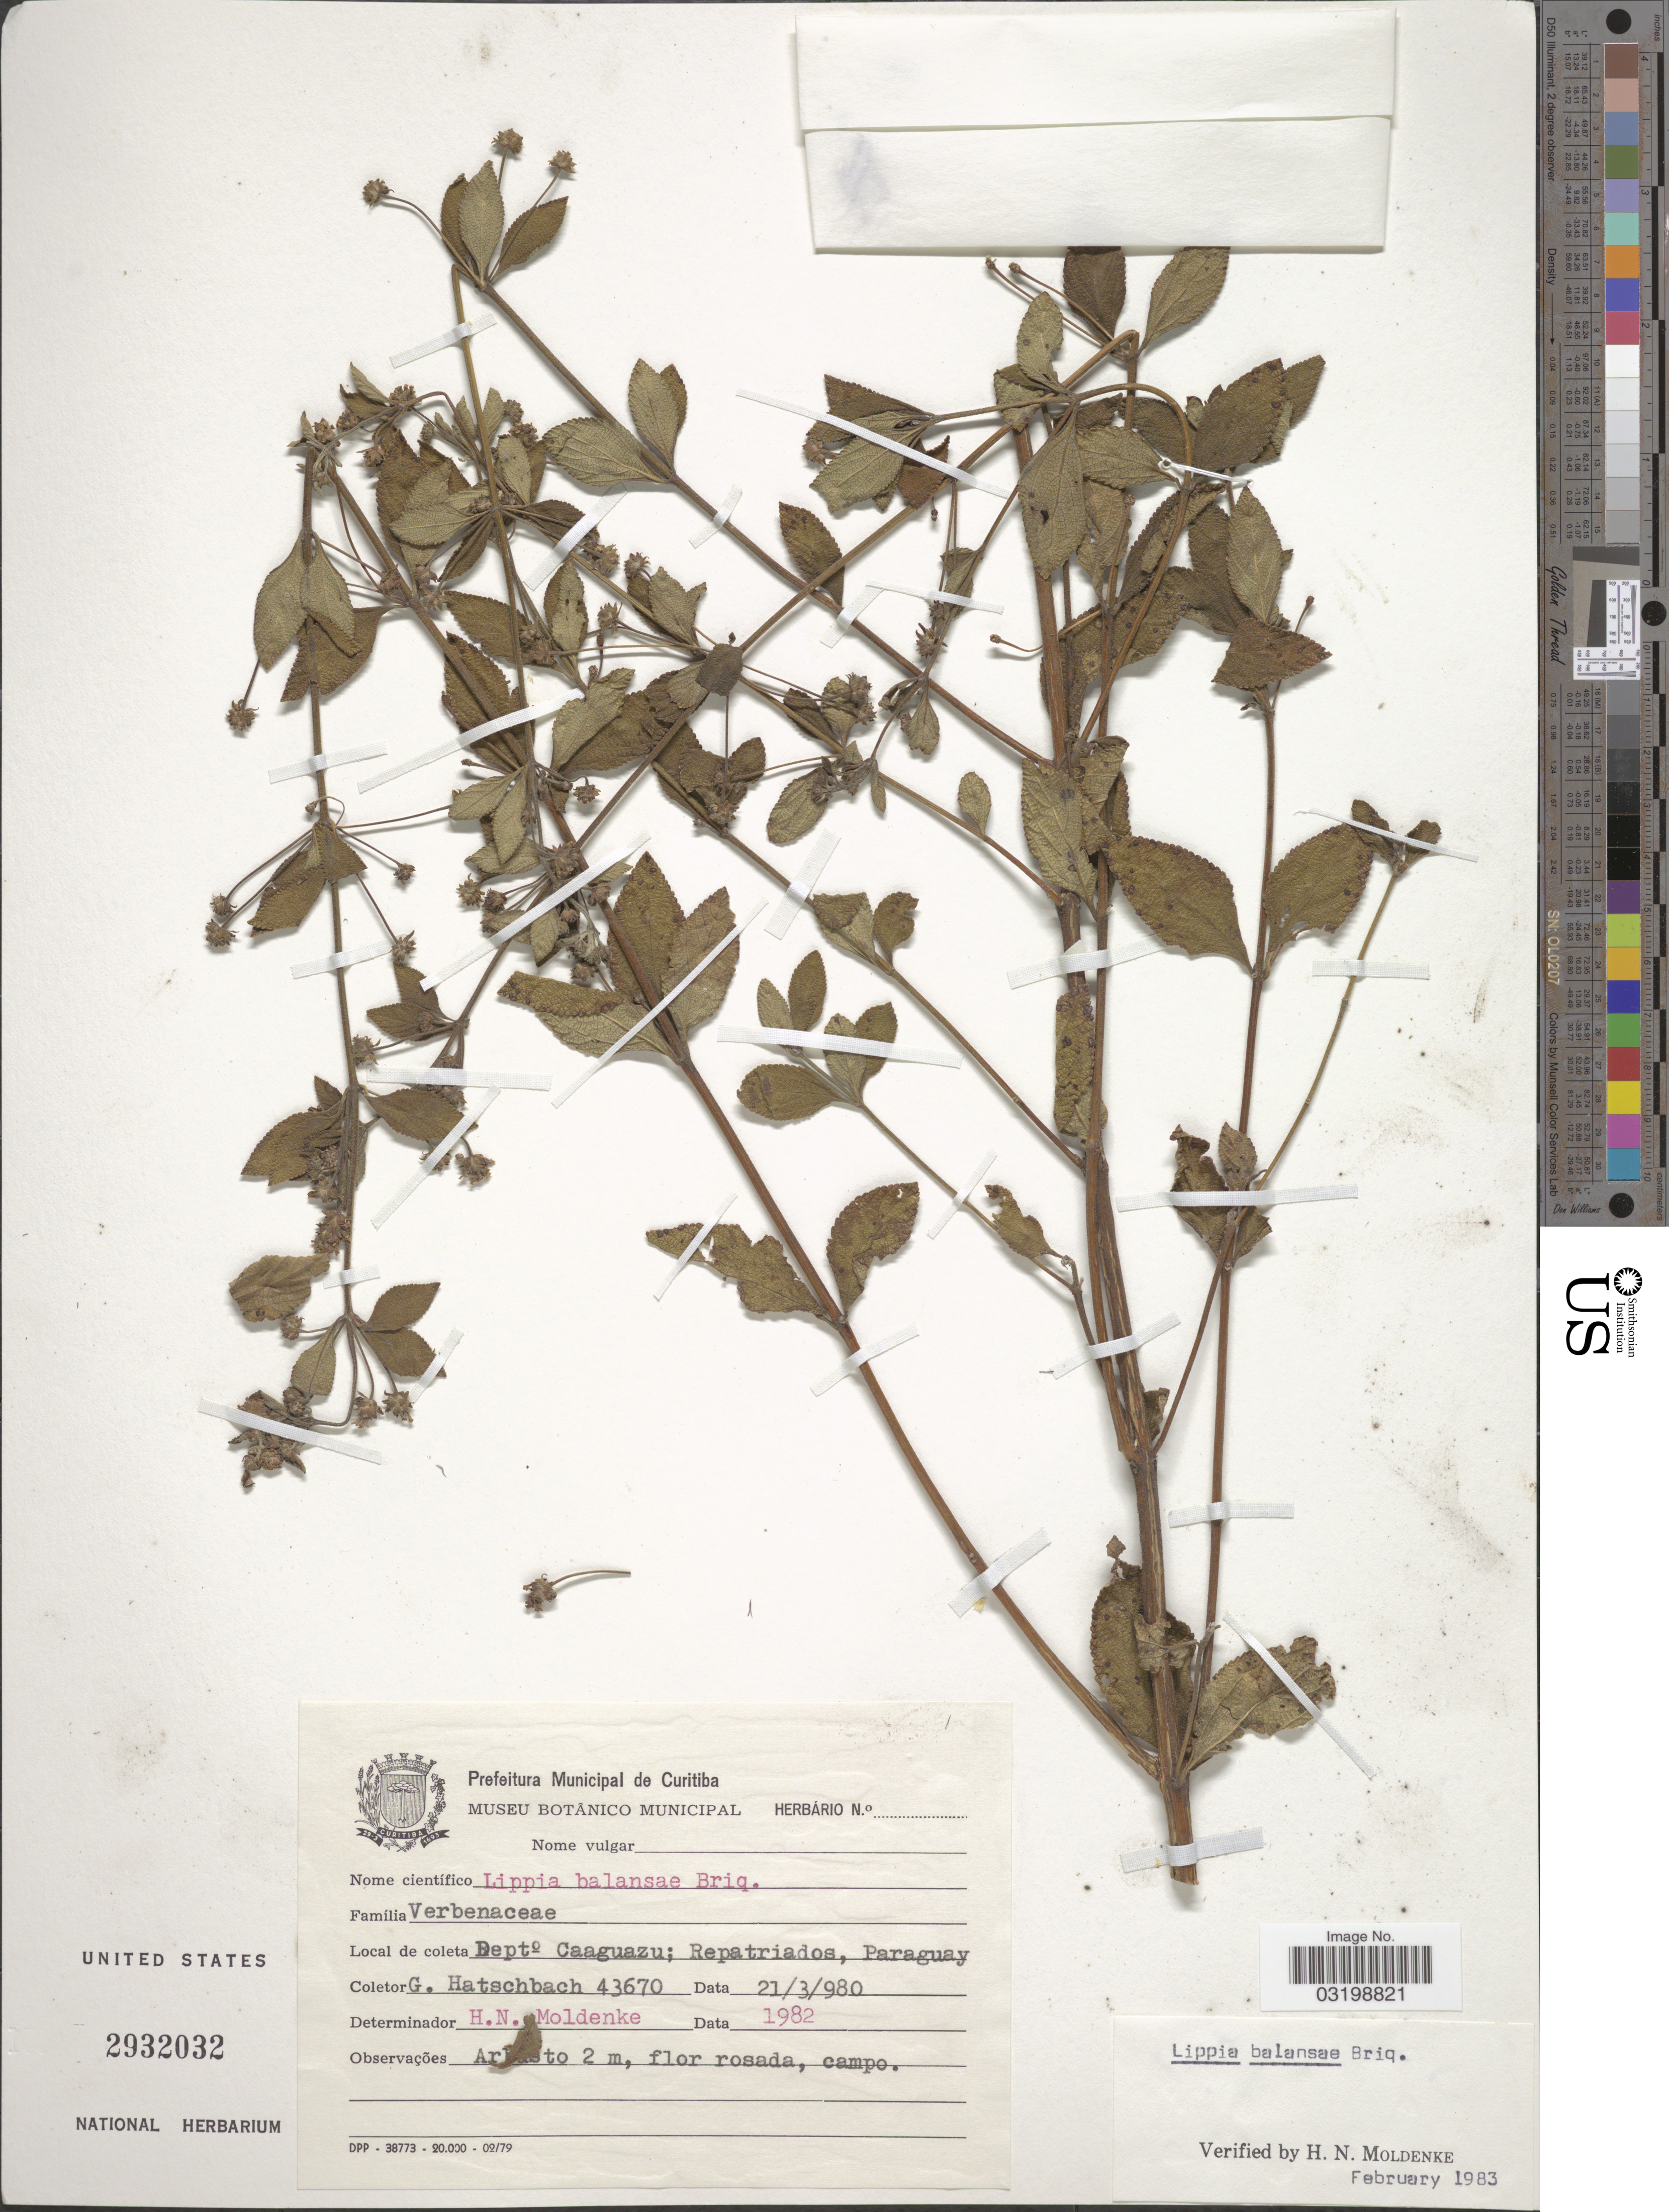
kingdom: Plantae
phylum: Tracheophyta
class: Magnoliopsida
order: Lamiales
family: Verbenaceae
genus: Lippia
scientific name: Lippia balansae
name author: Briq.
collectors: G. Hatschbach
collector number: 43670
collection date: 1980-03-21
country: Paraguay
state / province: Caaguazu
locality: Deptº Caaguazu; Repatriados.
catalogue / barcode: US 2932032